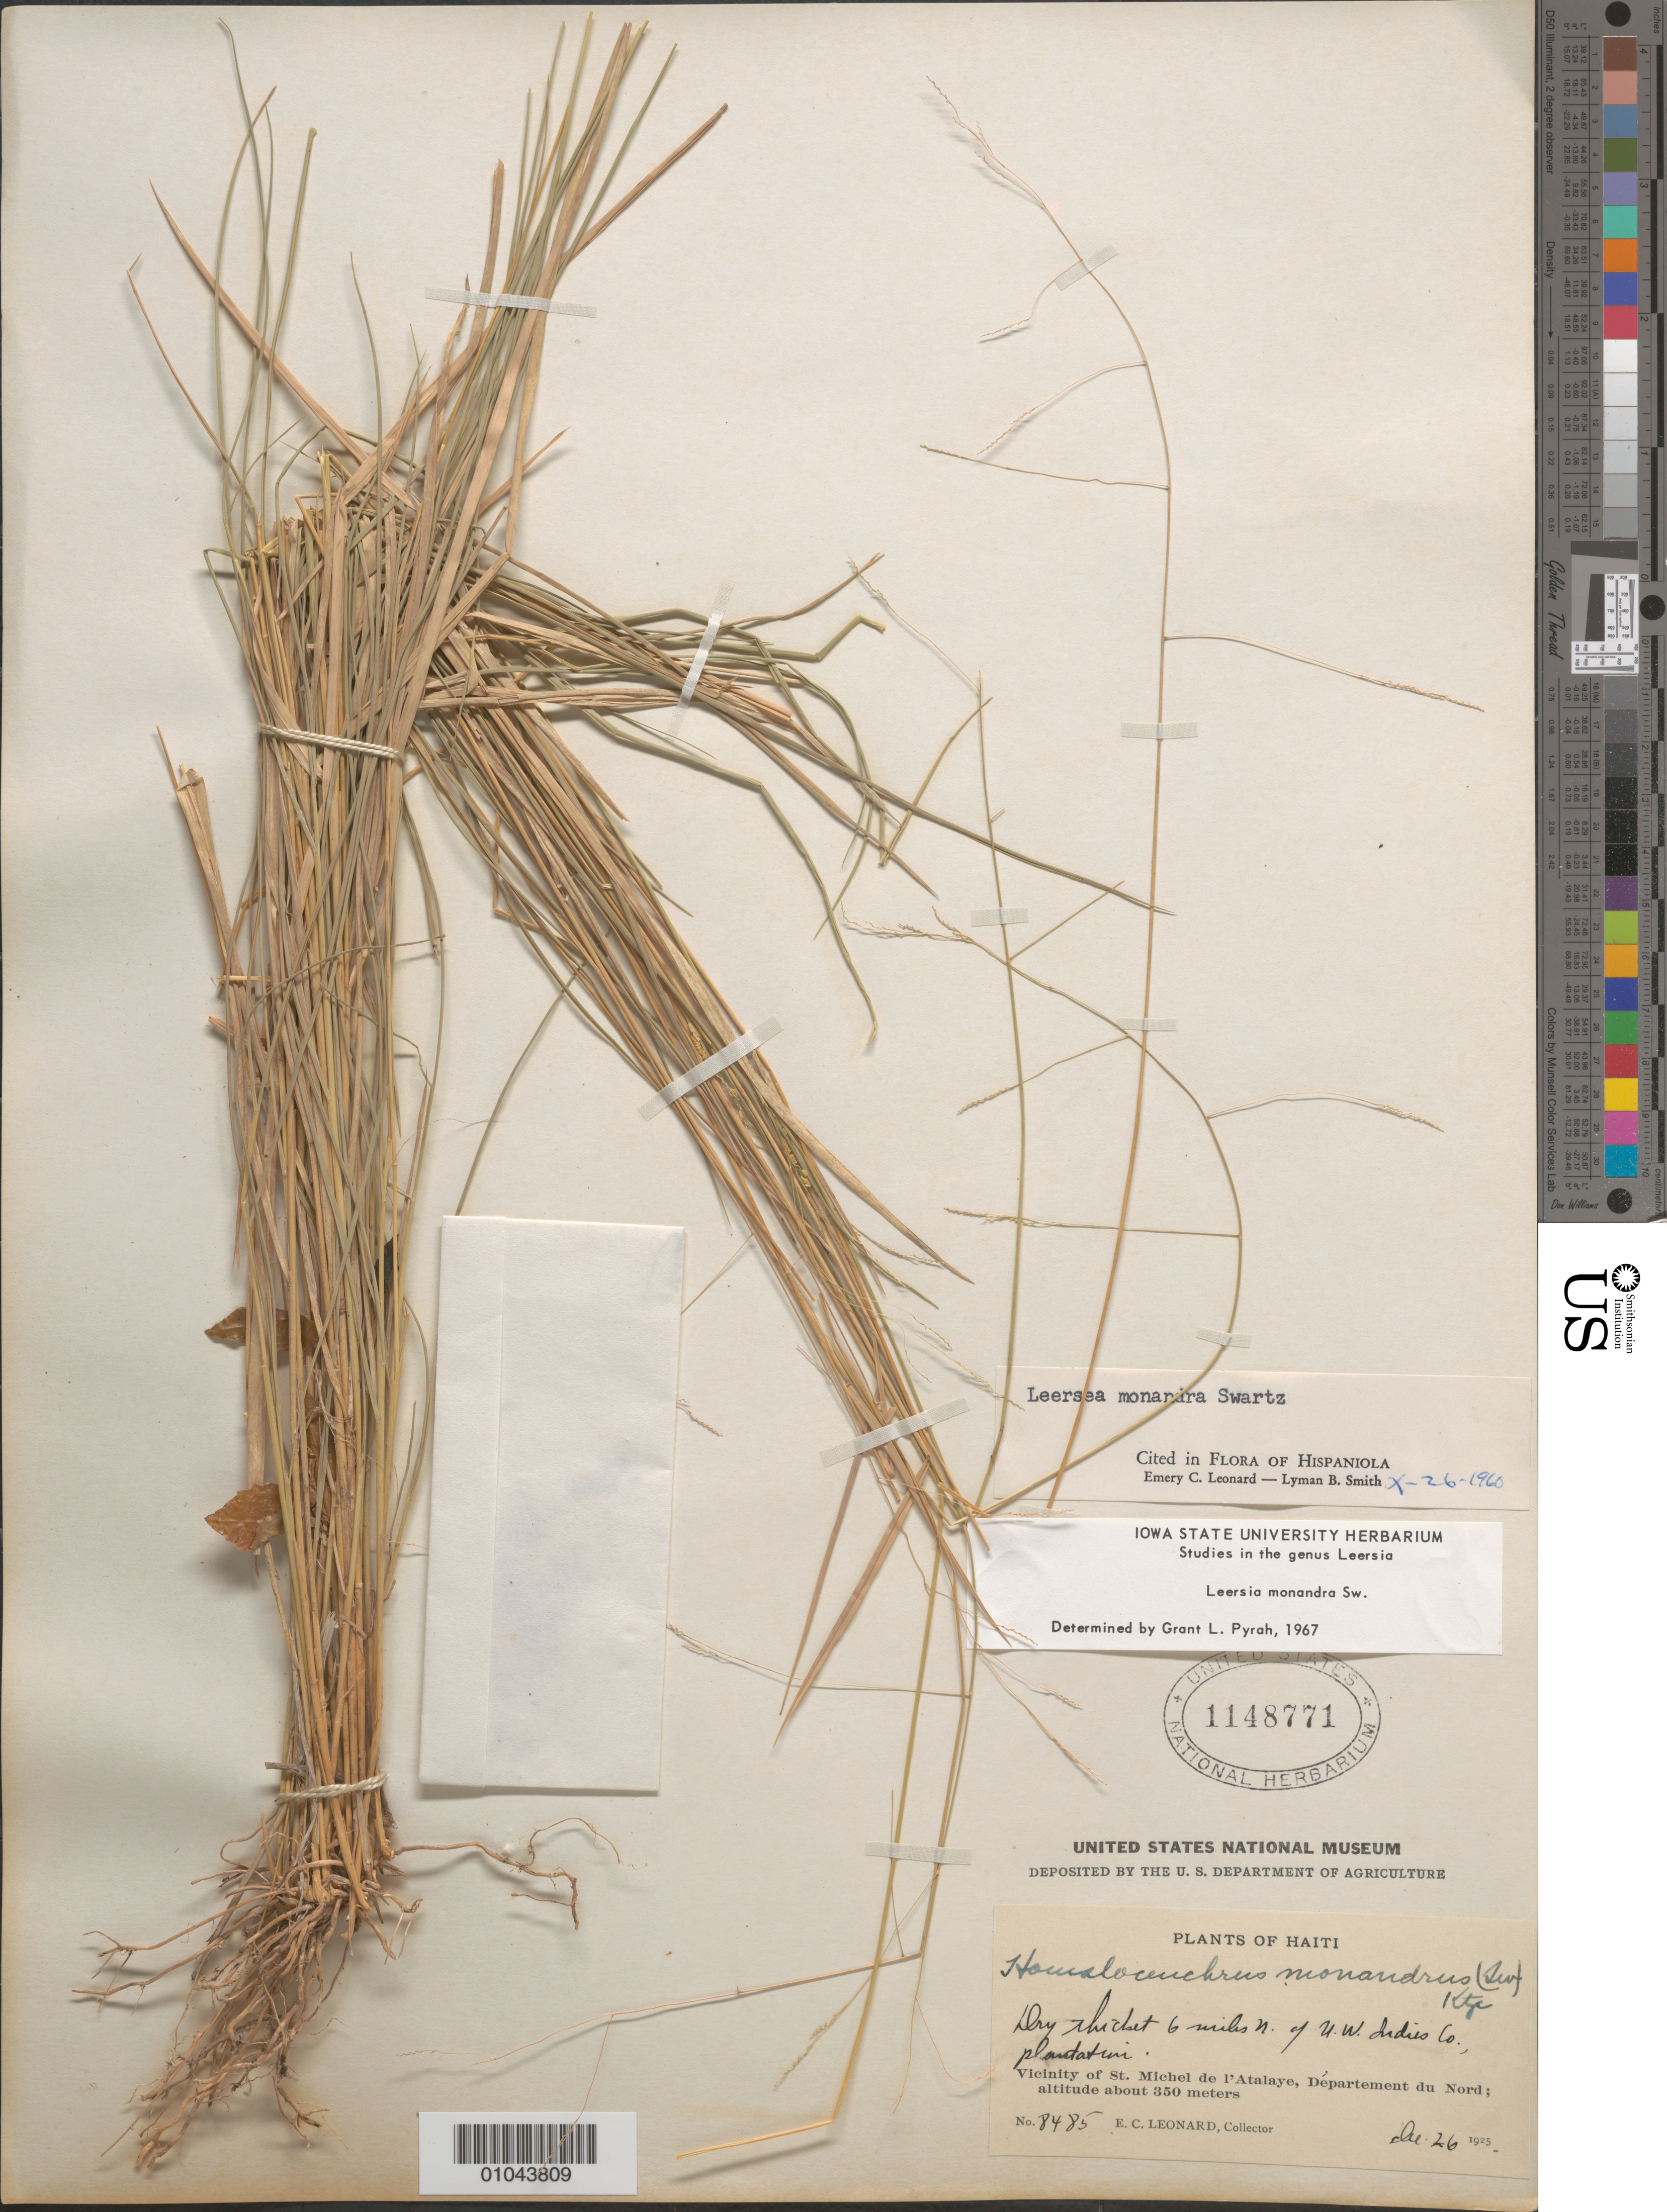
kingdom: Plantae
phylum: Tracheophyta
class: Liliopsida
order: Poales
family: Poaceae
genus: Leersia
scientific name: Leersia monandra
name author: Sw.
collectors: E. C. Leonard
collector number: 8485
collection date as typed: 26 Jan 1925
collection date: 1925-01-26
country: Haiti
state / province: Nord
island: Hispaniola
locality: Vicinity of St. Michel de I'Atalye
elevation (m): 350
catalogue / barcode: US 1148771